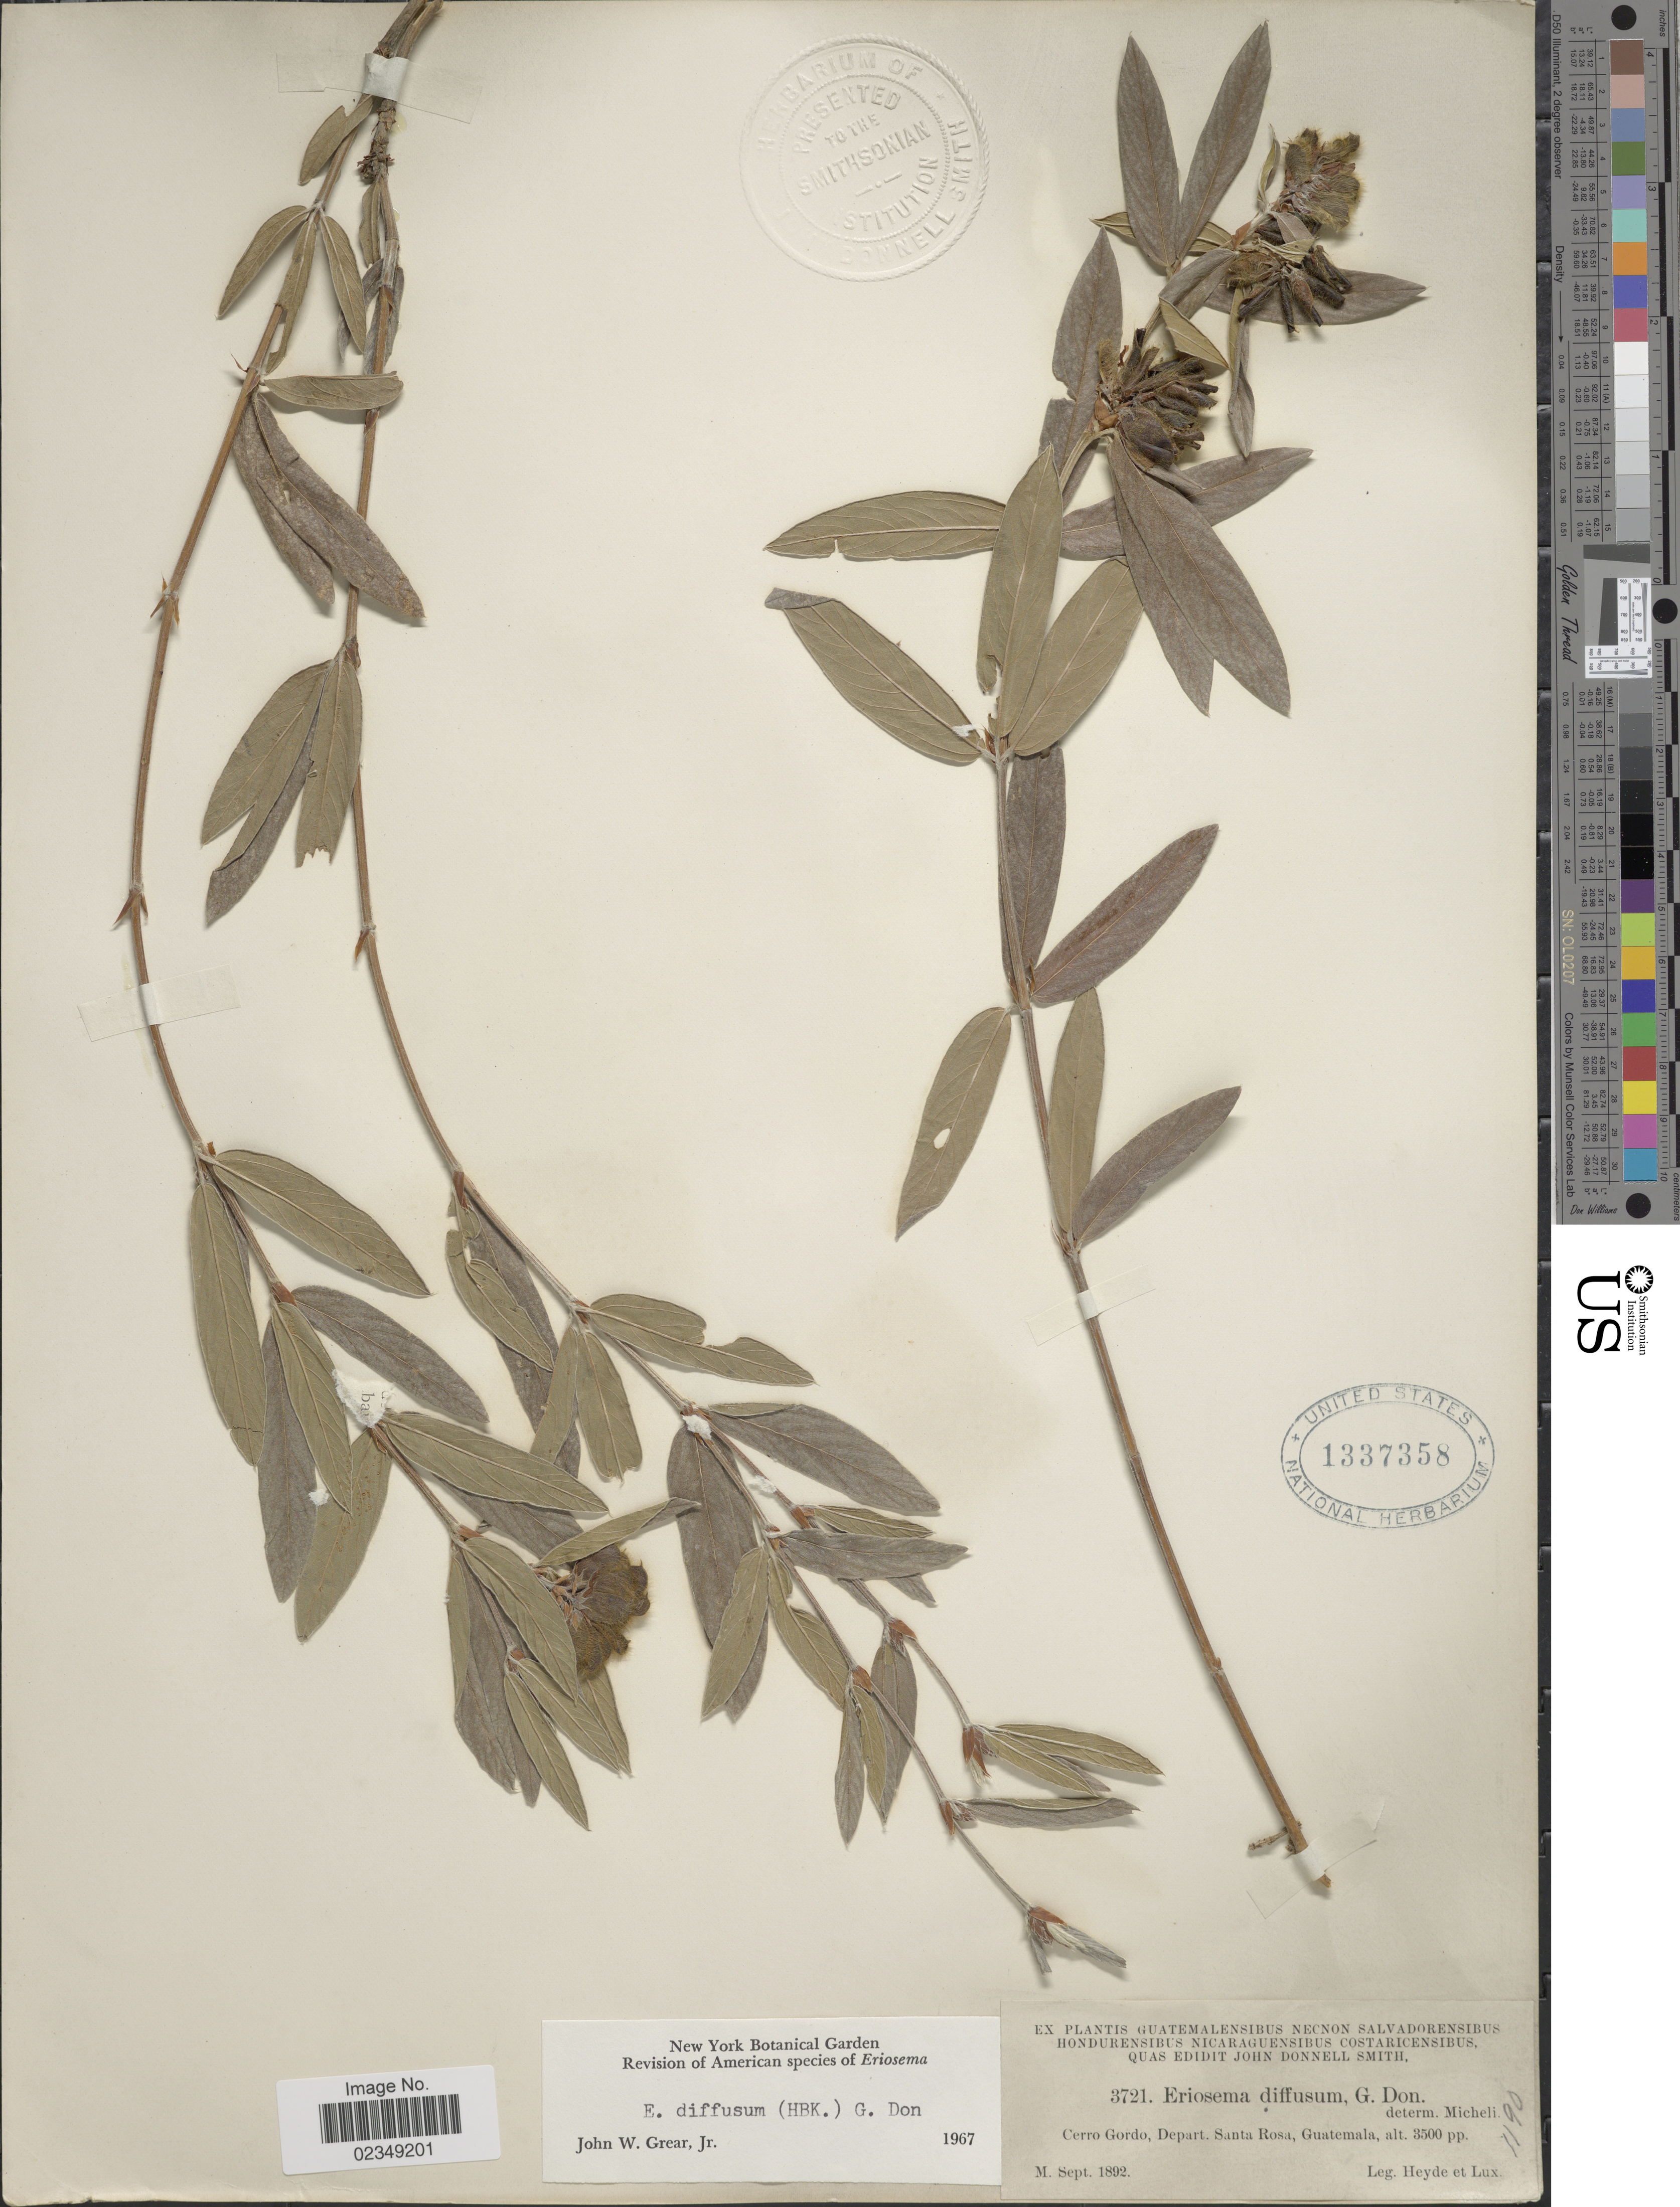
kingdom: Plantae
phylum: Tracheophyta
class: Magnoliopsida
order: Fabales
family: Fabaceae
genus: Eriosema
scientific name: Eriosema diffusum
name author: (Kunth) G. Don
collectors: Heyde & Lux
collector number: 3721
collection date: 1892-09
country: Guatemala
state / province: Santa Rosa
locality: Cerro Gordo, Depart. Santa Rosa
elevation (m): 1067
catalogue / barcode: US 1337358